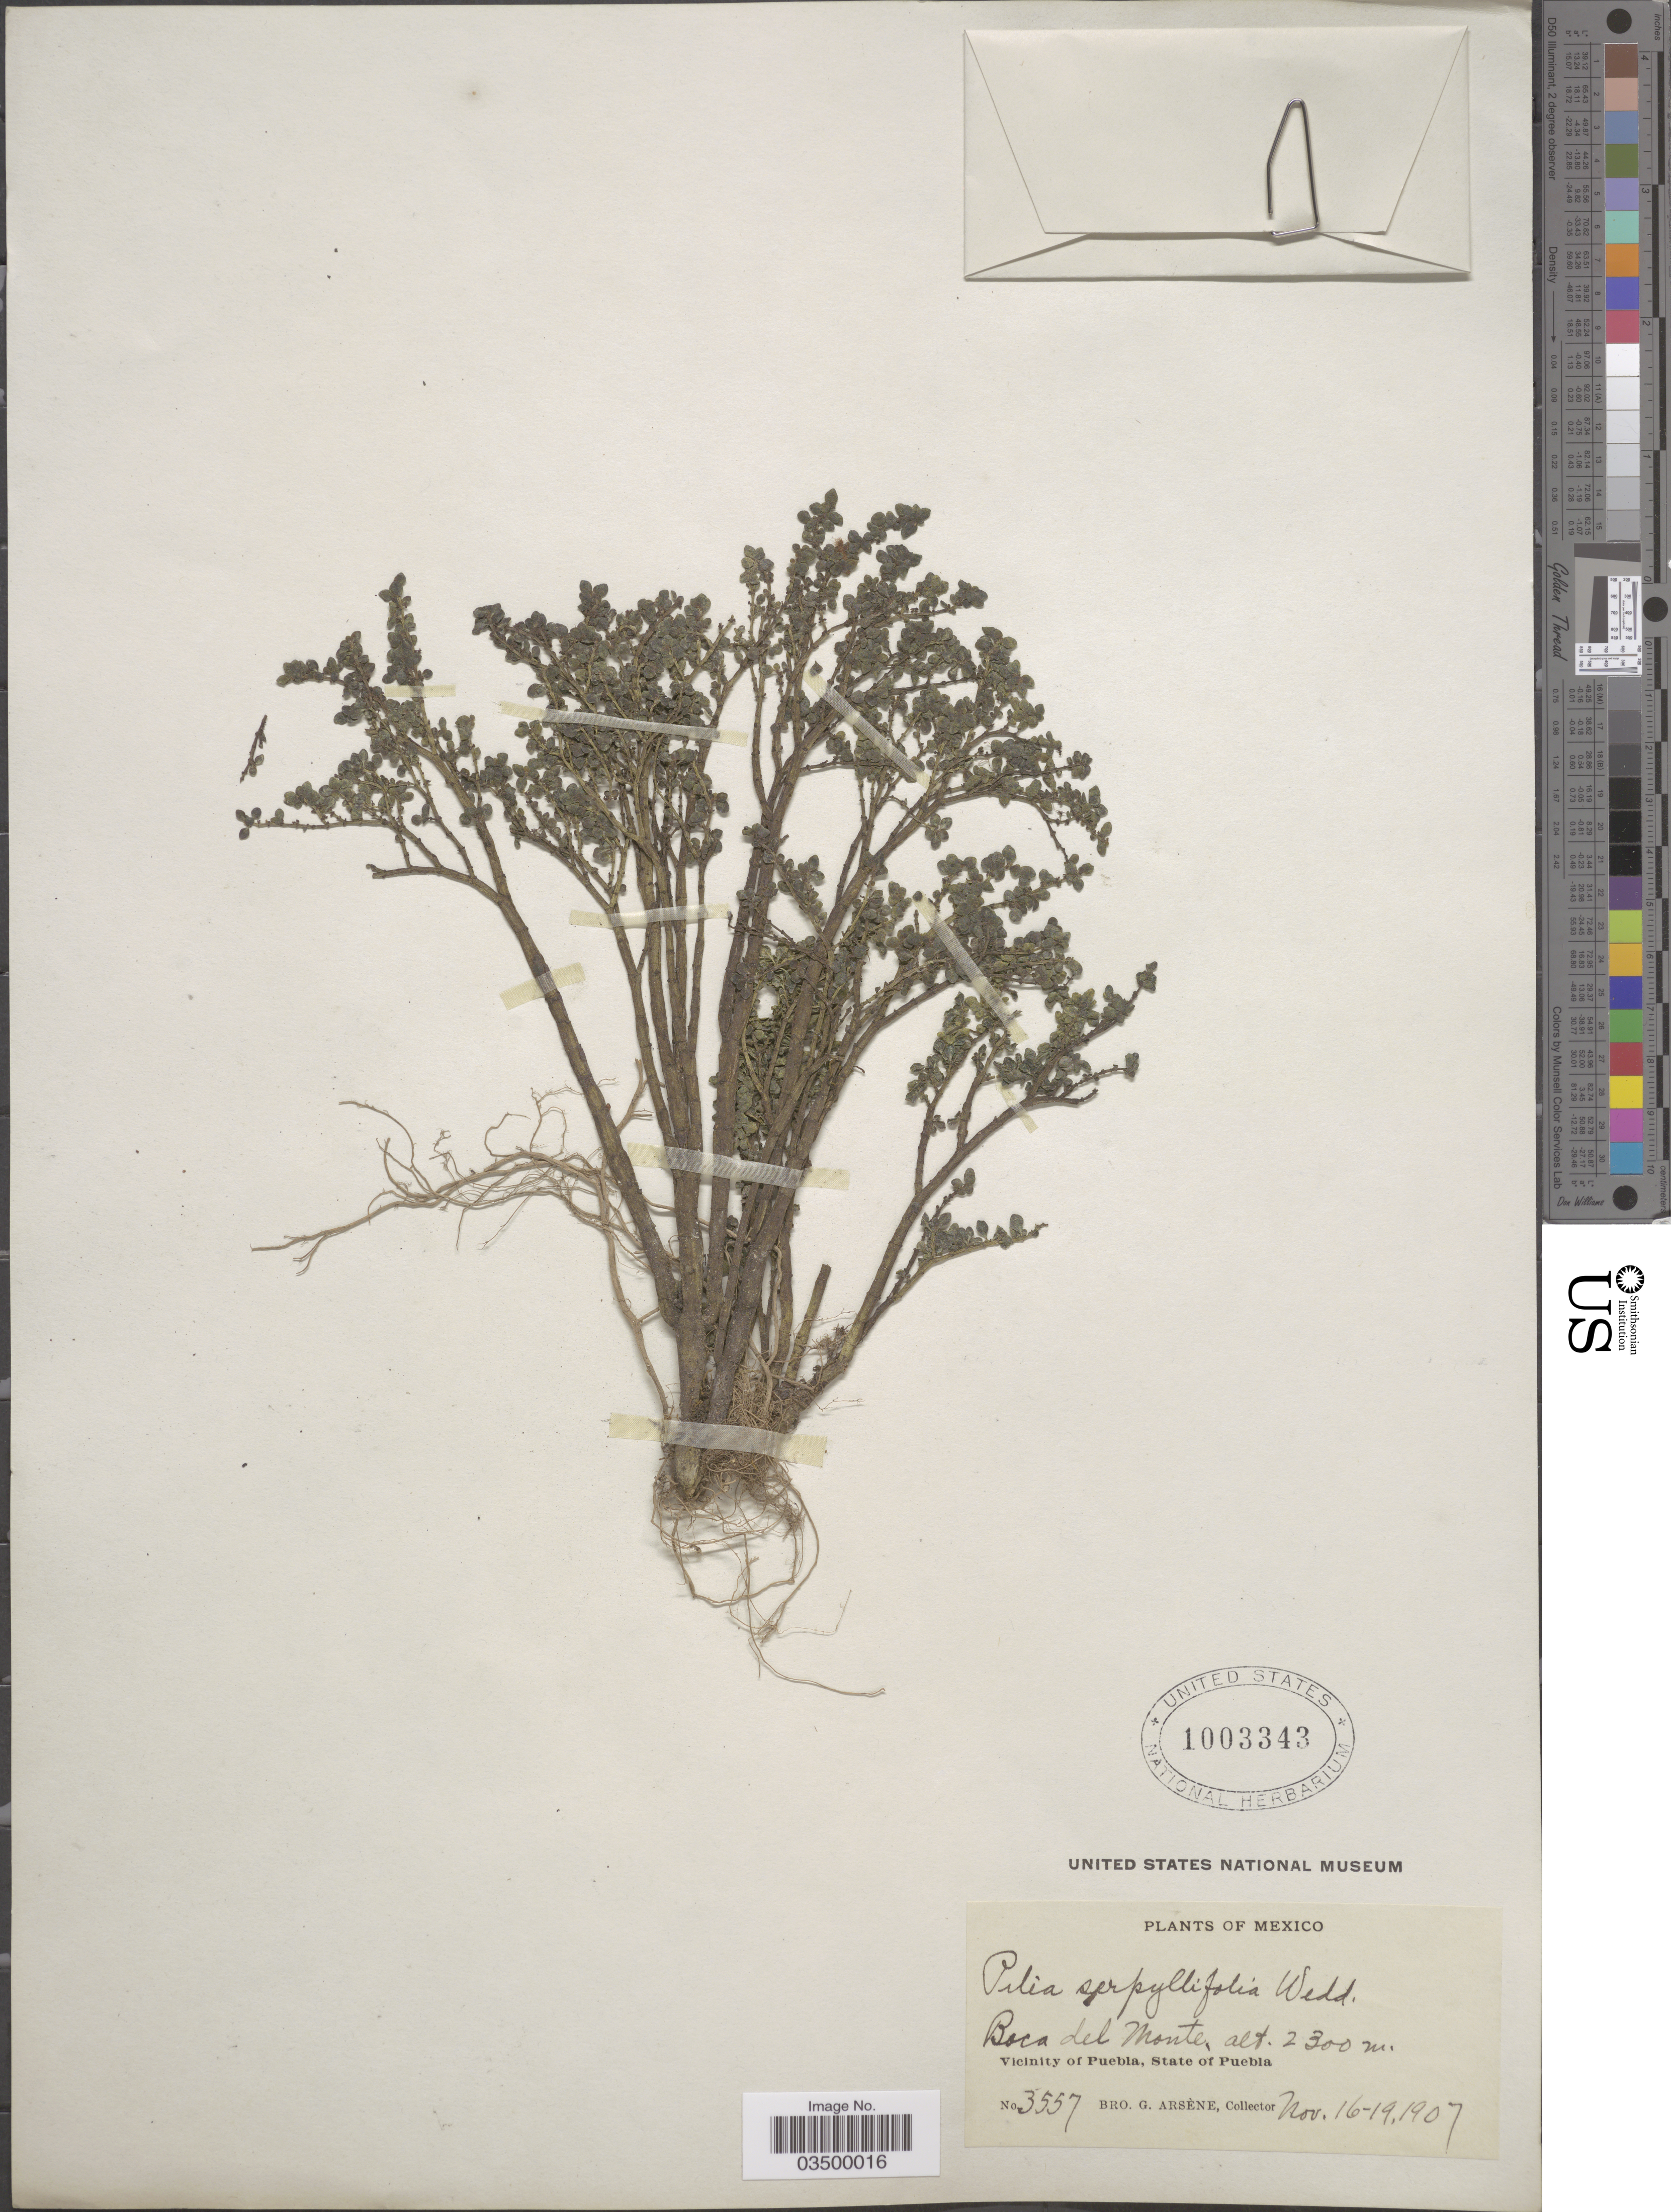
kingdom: Plantae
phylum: Tracheophyta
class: Magnoliopsida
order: Rosales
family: Urticaceae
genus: Pilea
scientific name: Pilea microphylla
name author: (L.) Liebm.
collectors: Bro. G. Arsène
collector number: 3557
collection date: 1907-11-16/1907-11-19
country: Mexico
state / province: Puebla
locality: Boca del Monte. Vicinity of Puebla.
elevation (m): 2300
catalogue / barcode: US 1003343